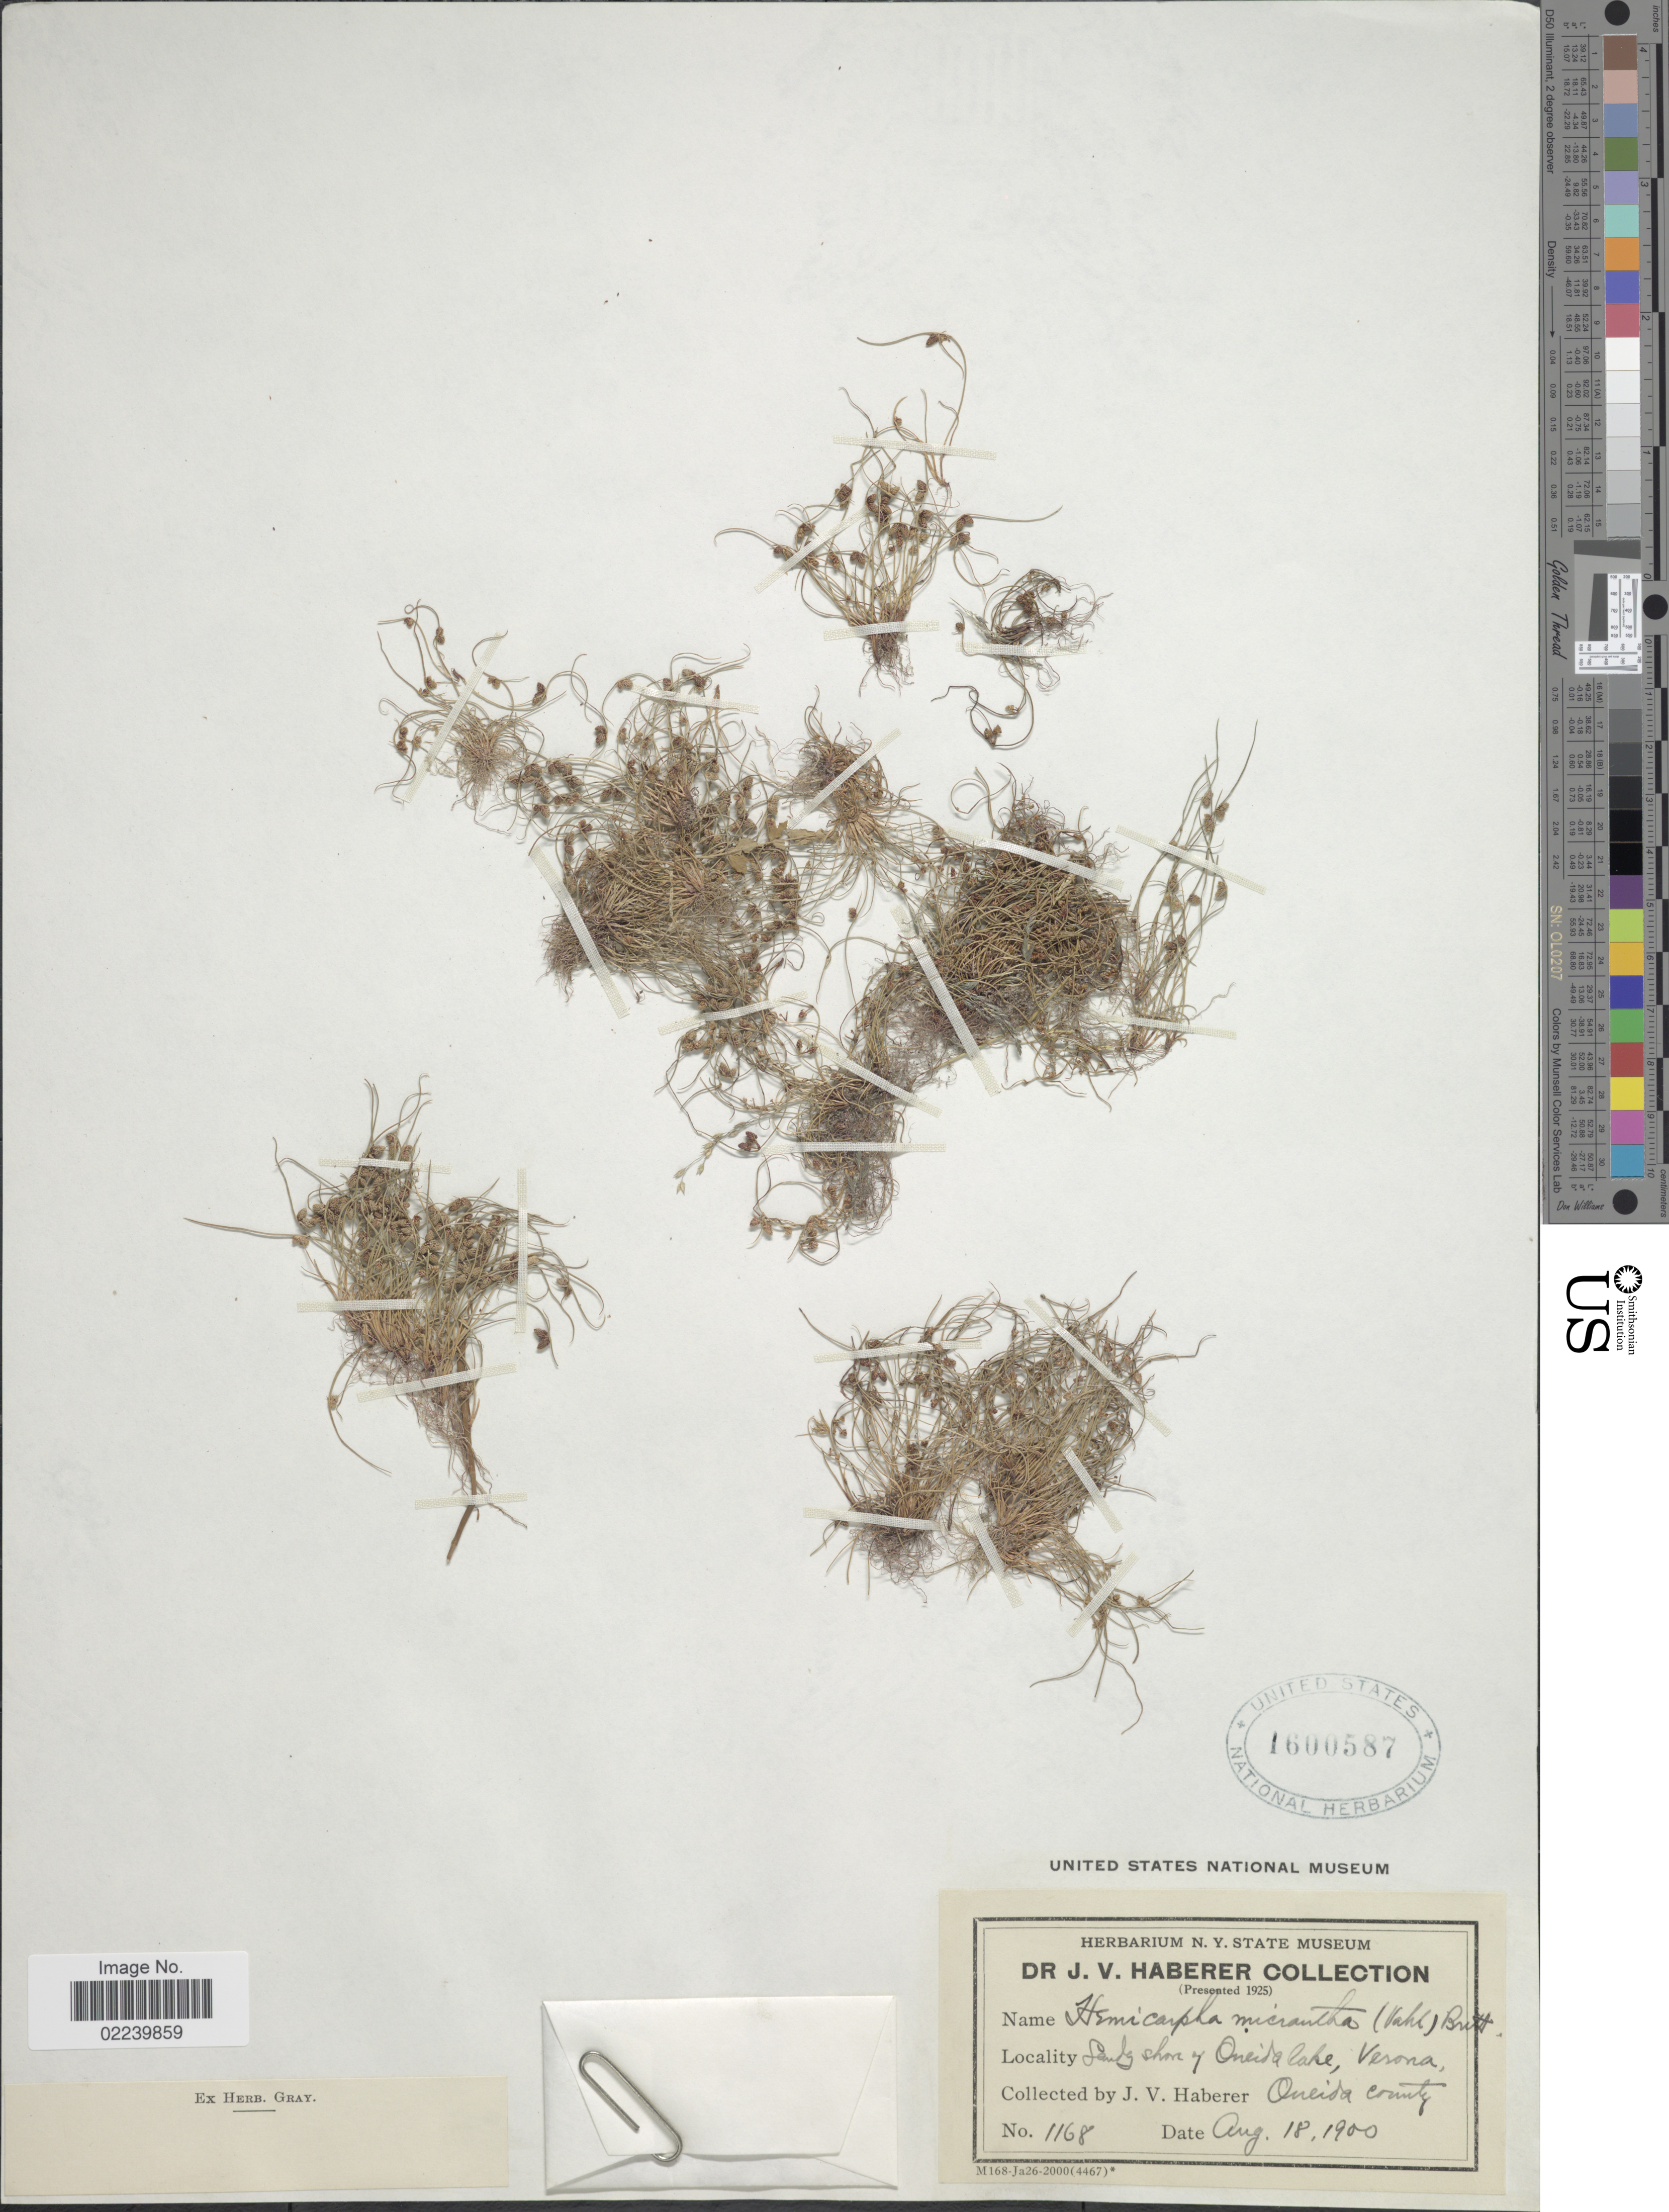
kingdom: Plantae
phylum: Tracheophyta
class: Liliopsida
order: Poales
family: Cyperaceae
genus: Cyperus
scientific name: Cyperus subsquarrosus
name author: (Muhl.) Bauters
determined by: Strong, M. T., (US), Smithsonian Institution - National Museum of Natural History (UNITED STATES)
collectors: J. V. Haberer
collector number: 1168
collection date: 1900-08-18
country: United States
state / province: New York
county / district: Oneida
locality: Sandy shore of Oneida Lake, Verona, Oneida County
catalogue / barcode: US 1600587